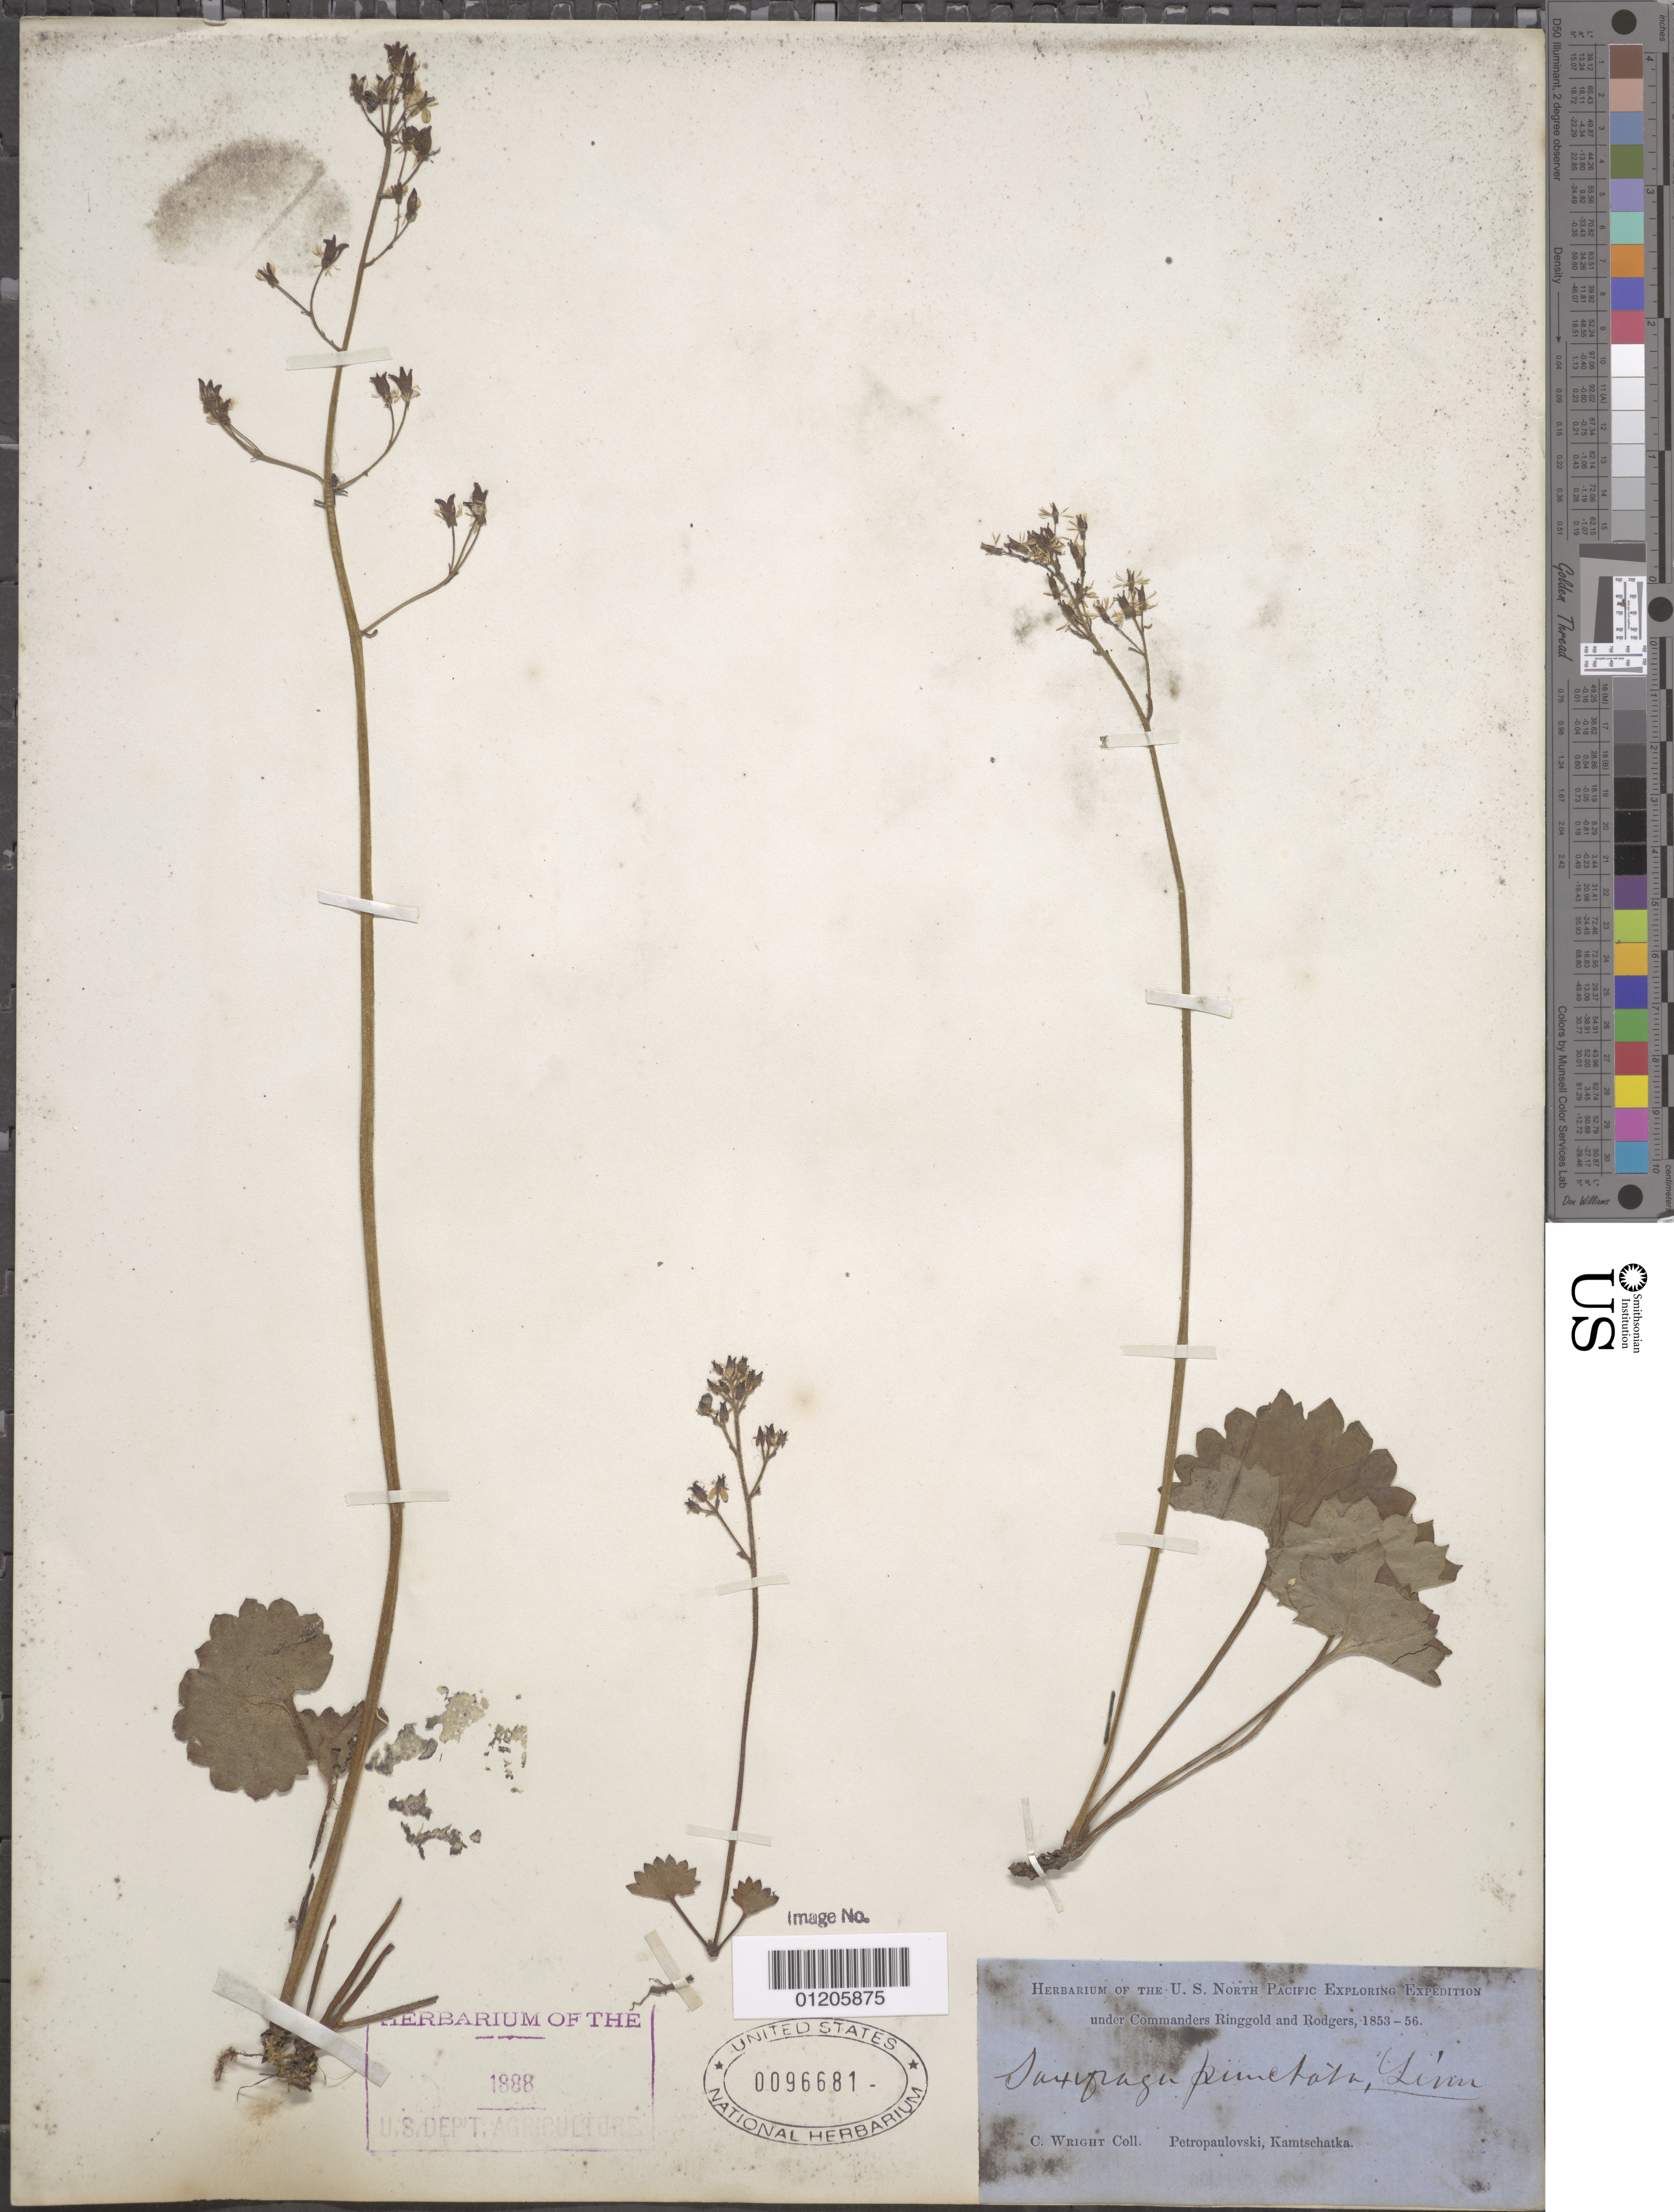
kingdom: Plantae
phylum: Tracheophyta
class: Magnoliopsida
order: Saxifragales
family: Saxifragaceae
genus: Micranthes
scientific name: Micranthes punctata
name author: (L.) Losinsk.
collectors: C. Wright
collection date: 1853/1856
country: Russian Federation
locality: Petropaulovski, kamtschatka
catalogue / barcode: US 96681